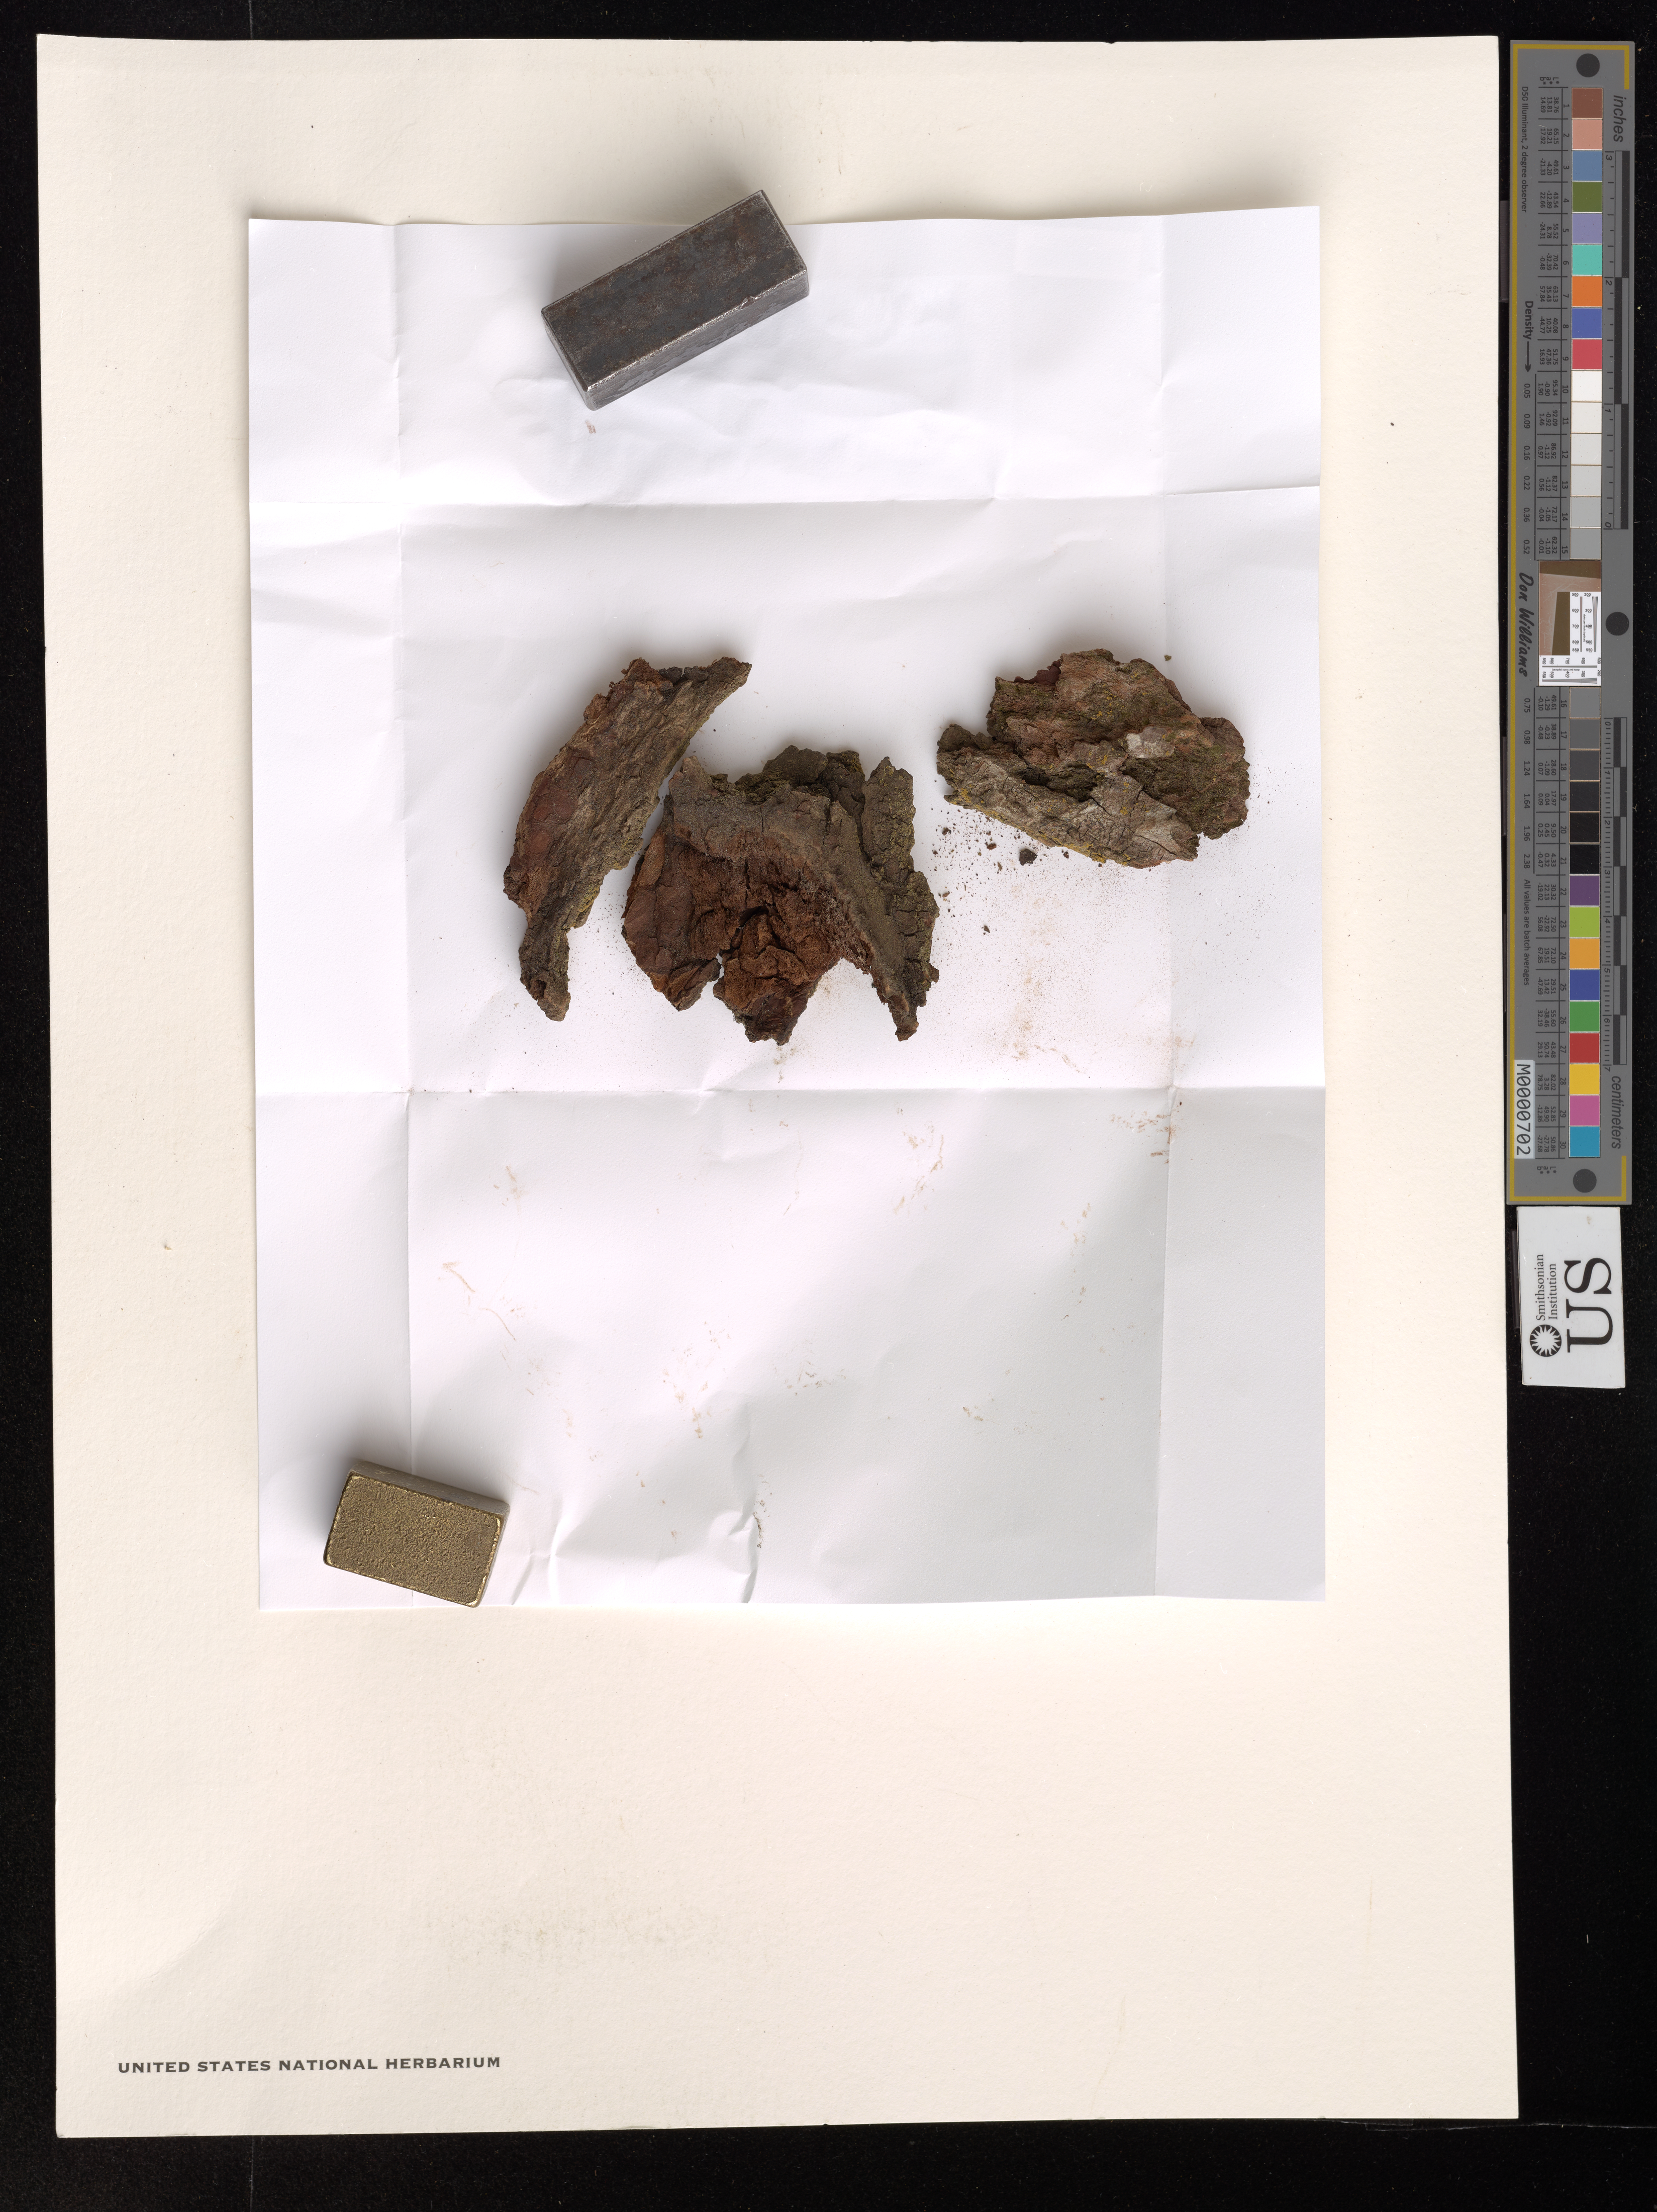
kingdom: Fungi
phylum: Ascomycota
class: Candelariomycetes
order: Candelariales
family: Candelariaceae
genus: Candelaria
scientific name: Candelaria concolor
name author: (Dicks.) Arnold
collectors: T. T. Ahti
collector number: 56795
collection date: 1998-10-18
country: United States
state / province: District of Colombia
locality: Washington City: centre, The Mall. Loc. 72/98.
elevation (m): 20